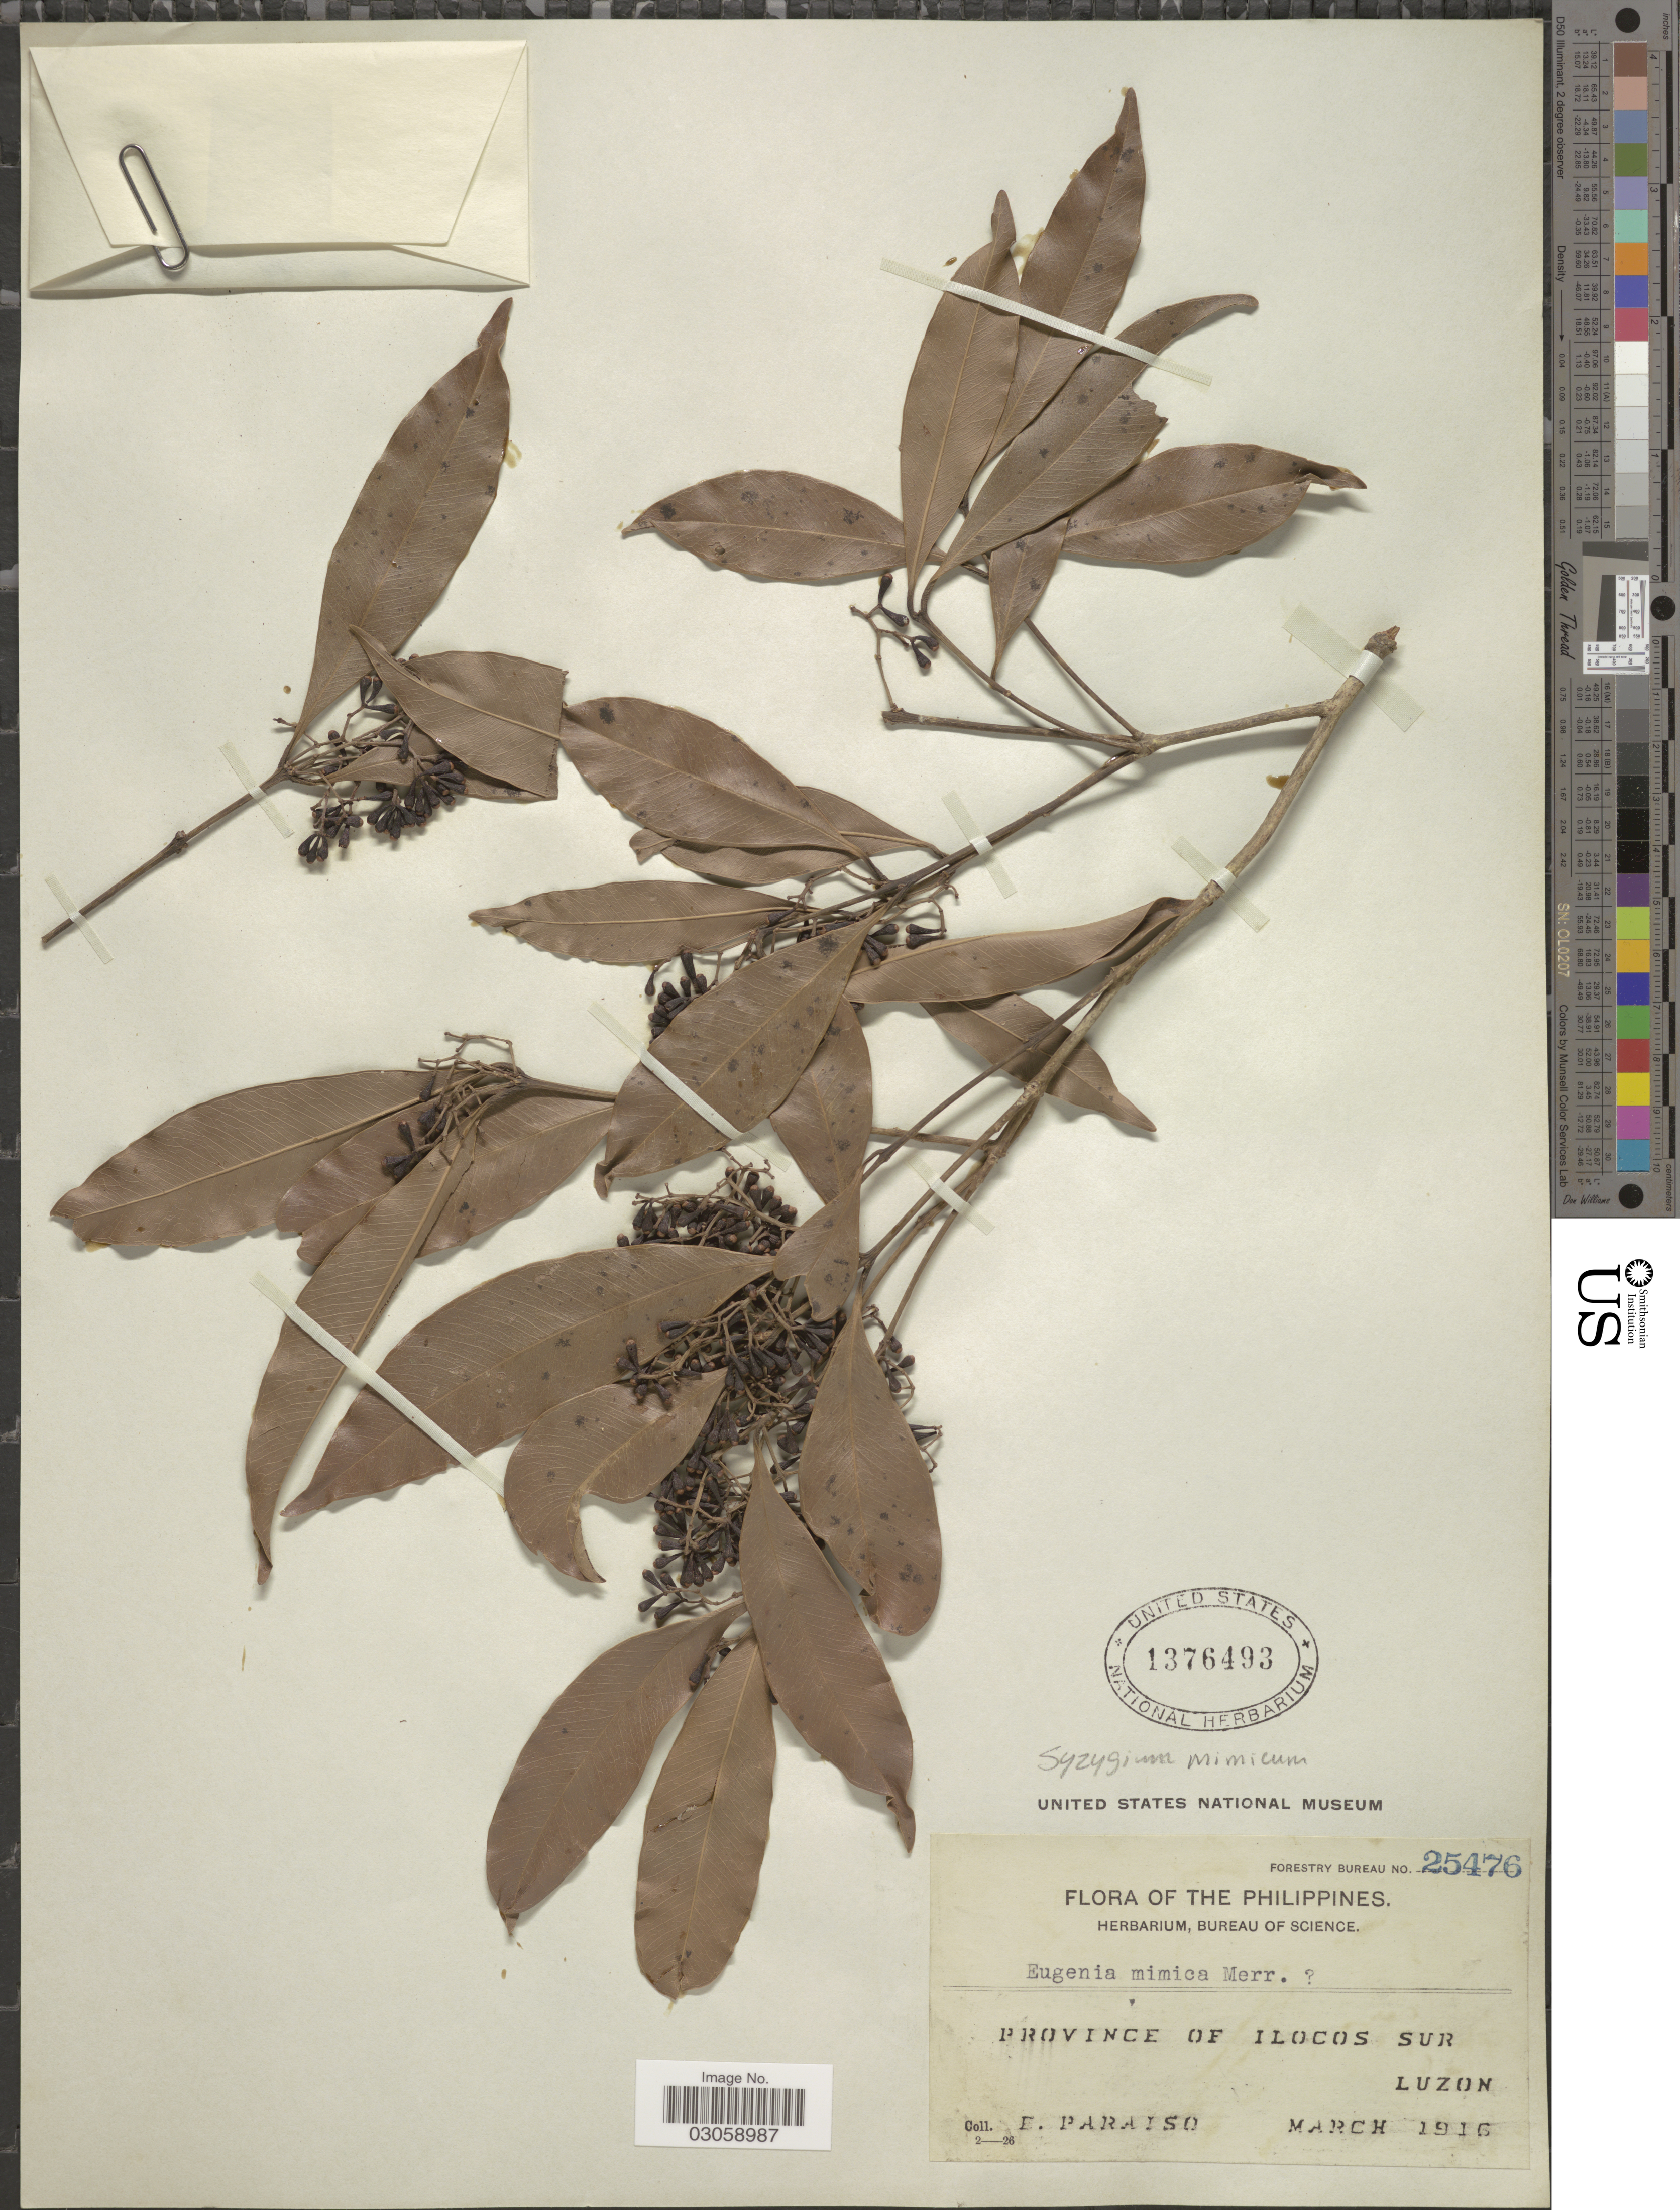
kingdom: Plantae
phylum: Tracheophyta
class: Magnoliopsida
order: Myrtales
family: Myrtaceae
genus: Syzygium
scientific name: Syzygium mimicum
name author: (Merr.) Merr.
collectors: E. Paraiso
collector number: Forestry Bureau 25476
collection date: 1916-03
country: Philippines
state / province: Ilocos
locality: Province of Ilocos Sur, Luzon.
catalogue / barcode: US 1376493